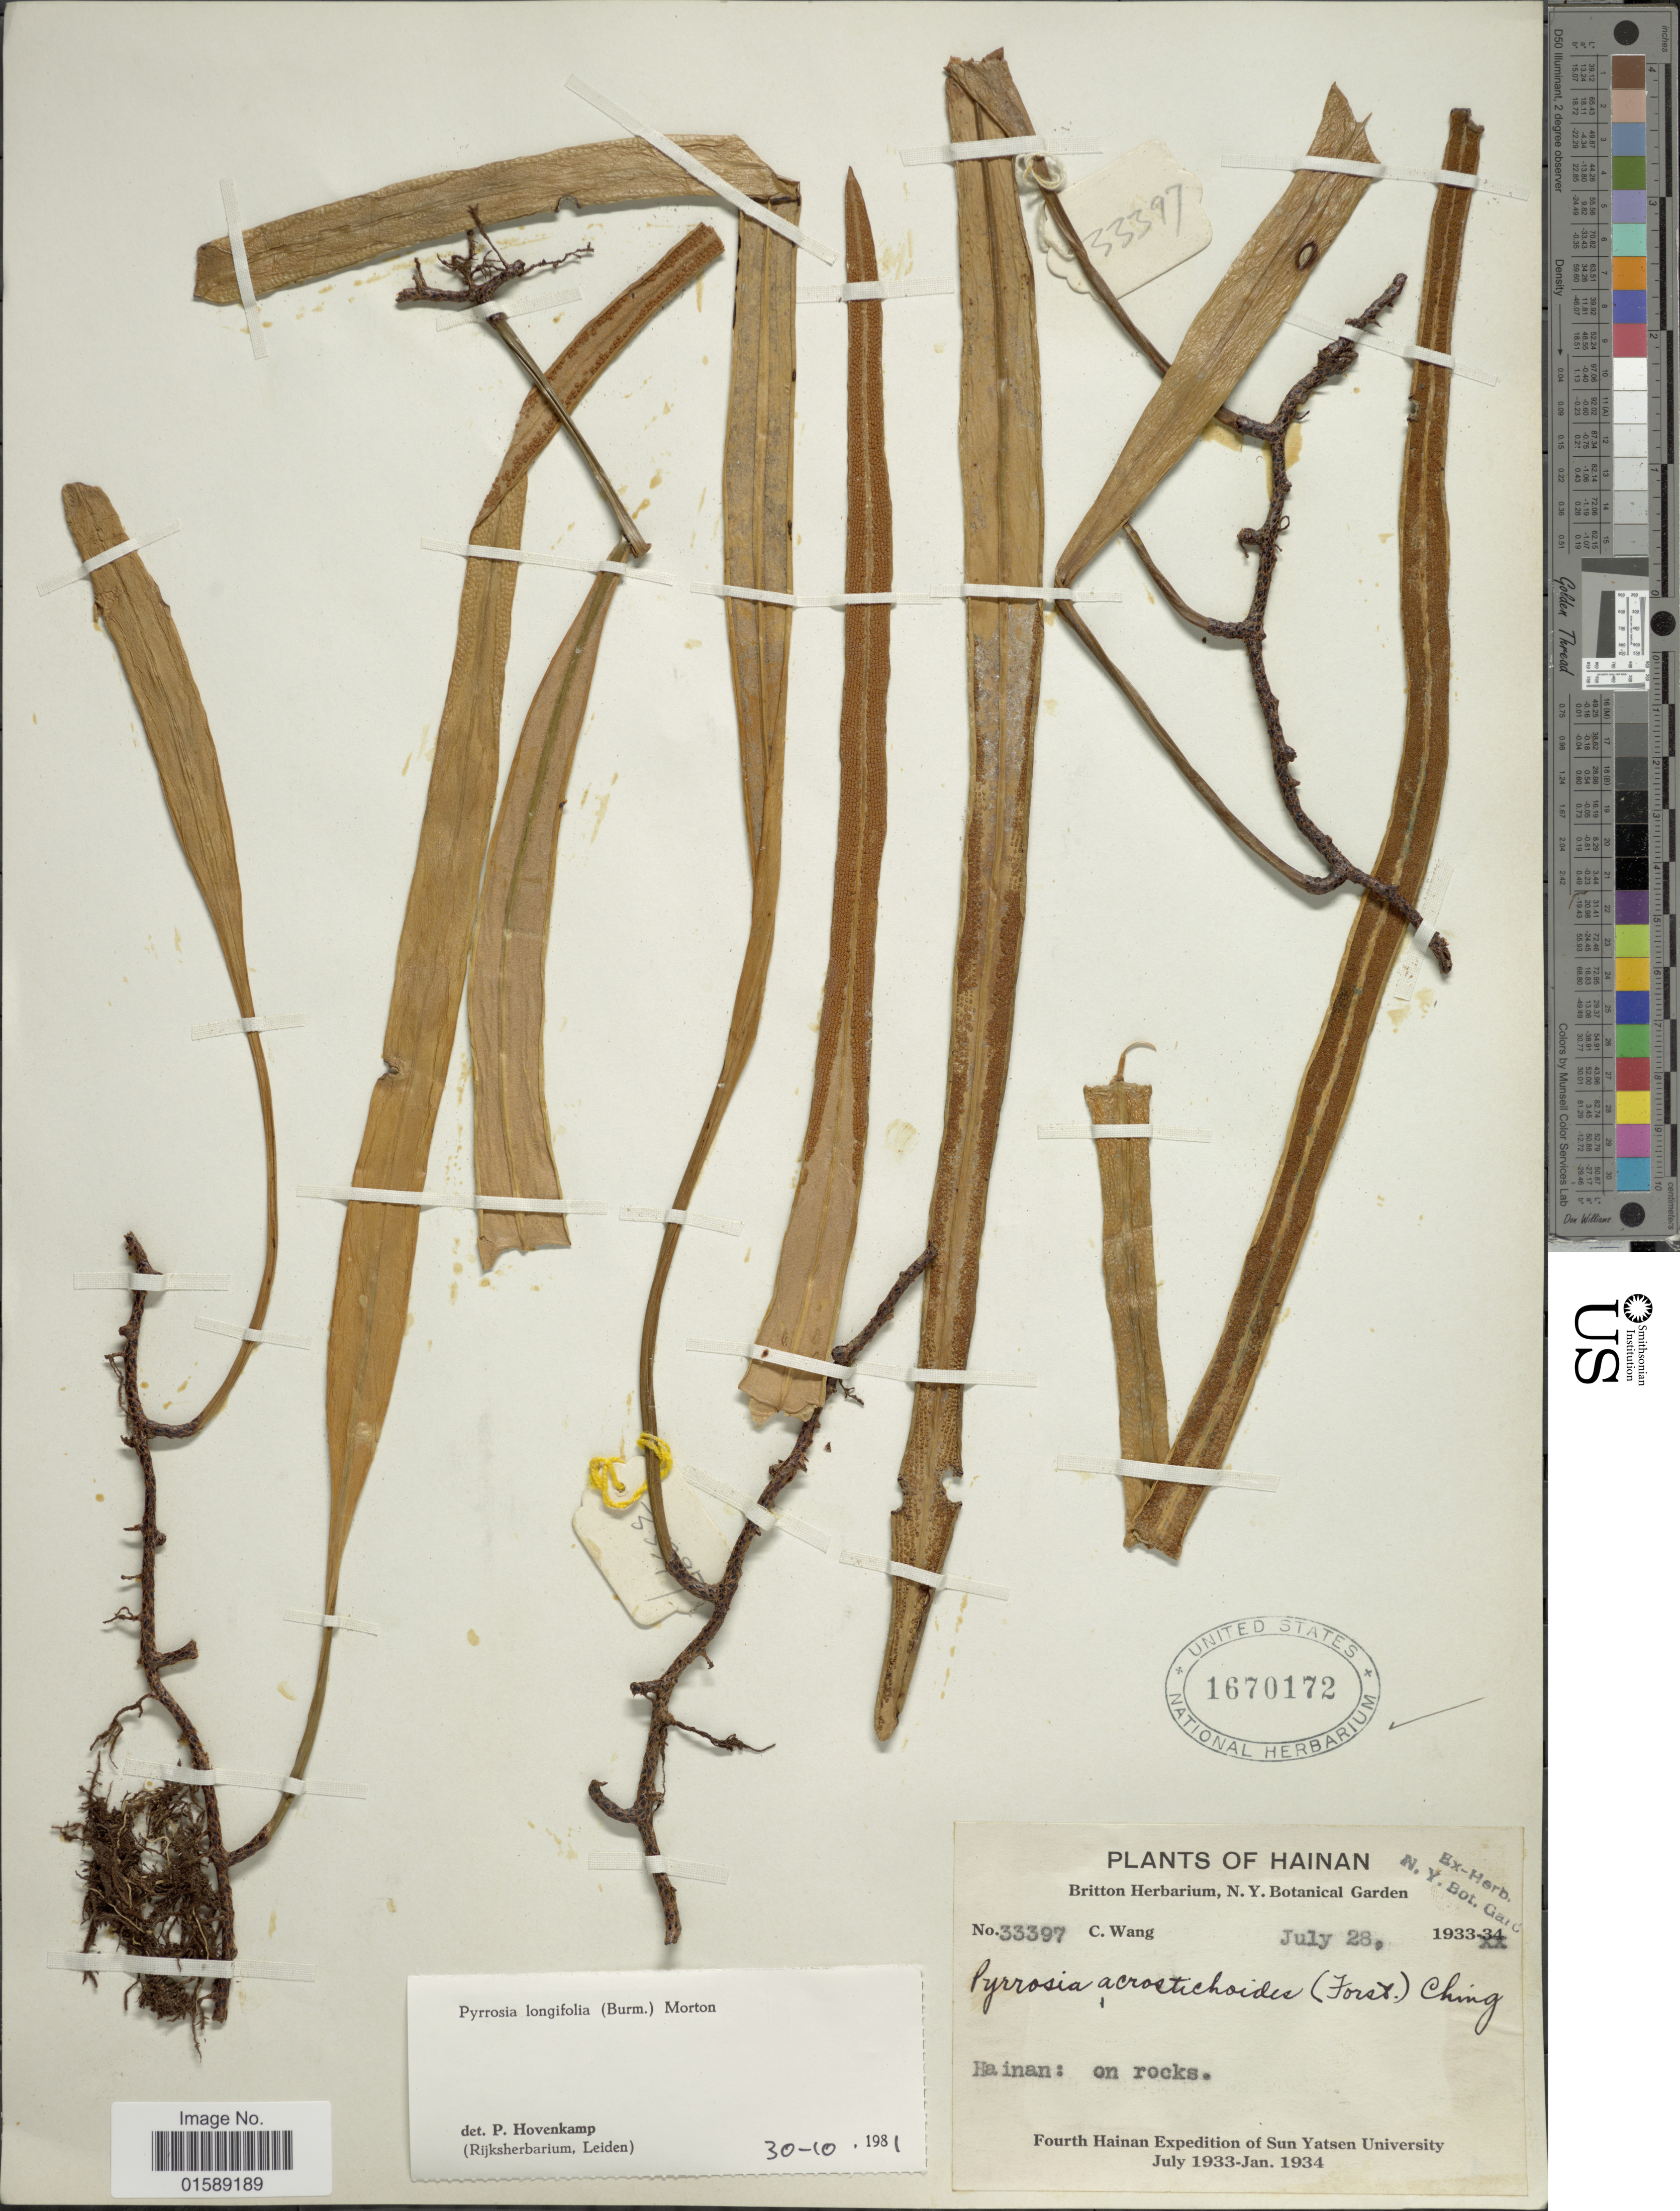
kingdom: Plantae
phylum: Tracheophyta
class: Polypodiopsida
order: Polypodiales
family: Polypodiaceae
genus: Pyrrosia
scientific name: Pyrrosia longifolia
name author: (Burm. f.) C.V. Morton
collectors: C. Wang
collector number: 33397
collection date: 1933-07-28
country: China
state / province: Hainan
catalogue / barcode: US 1670172